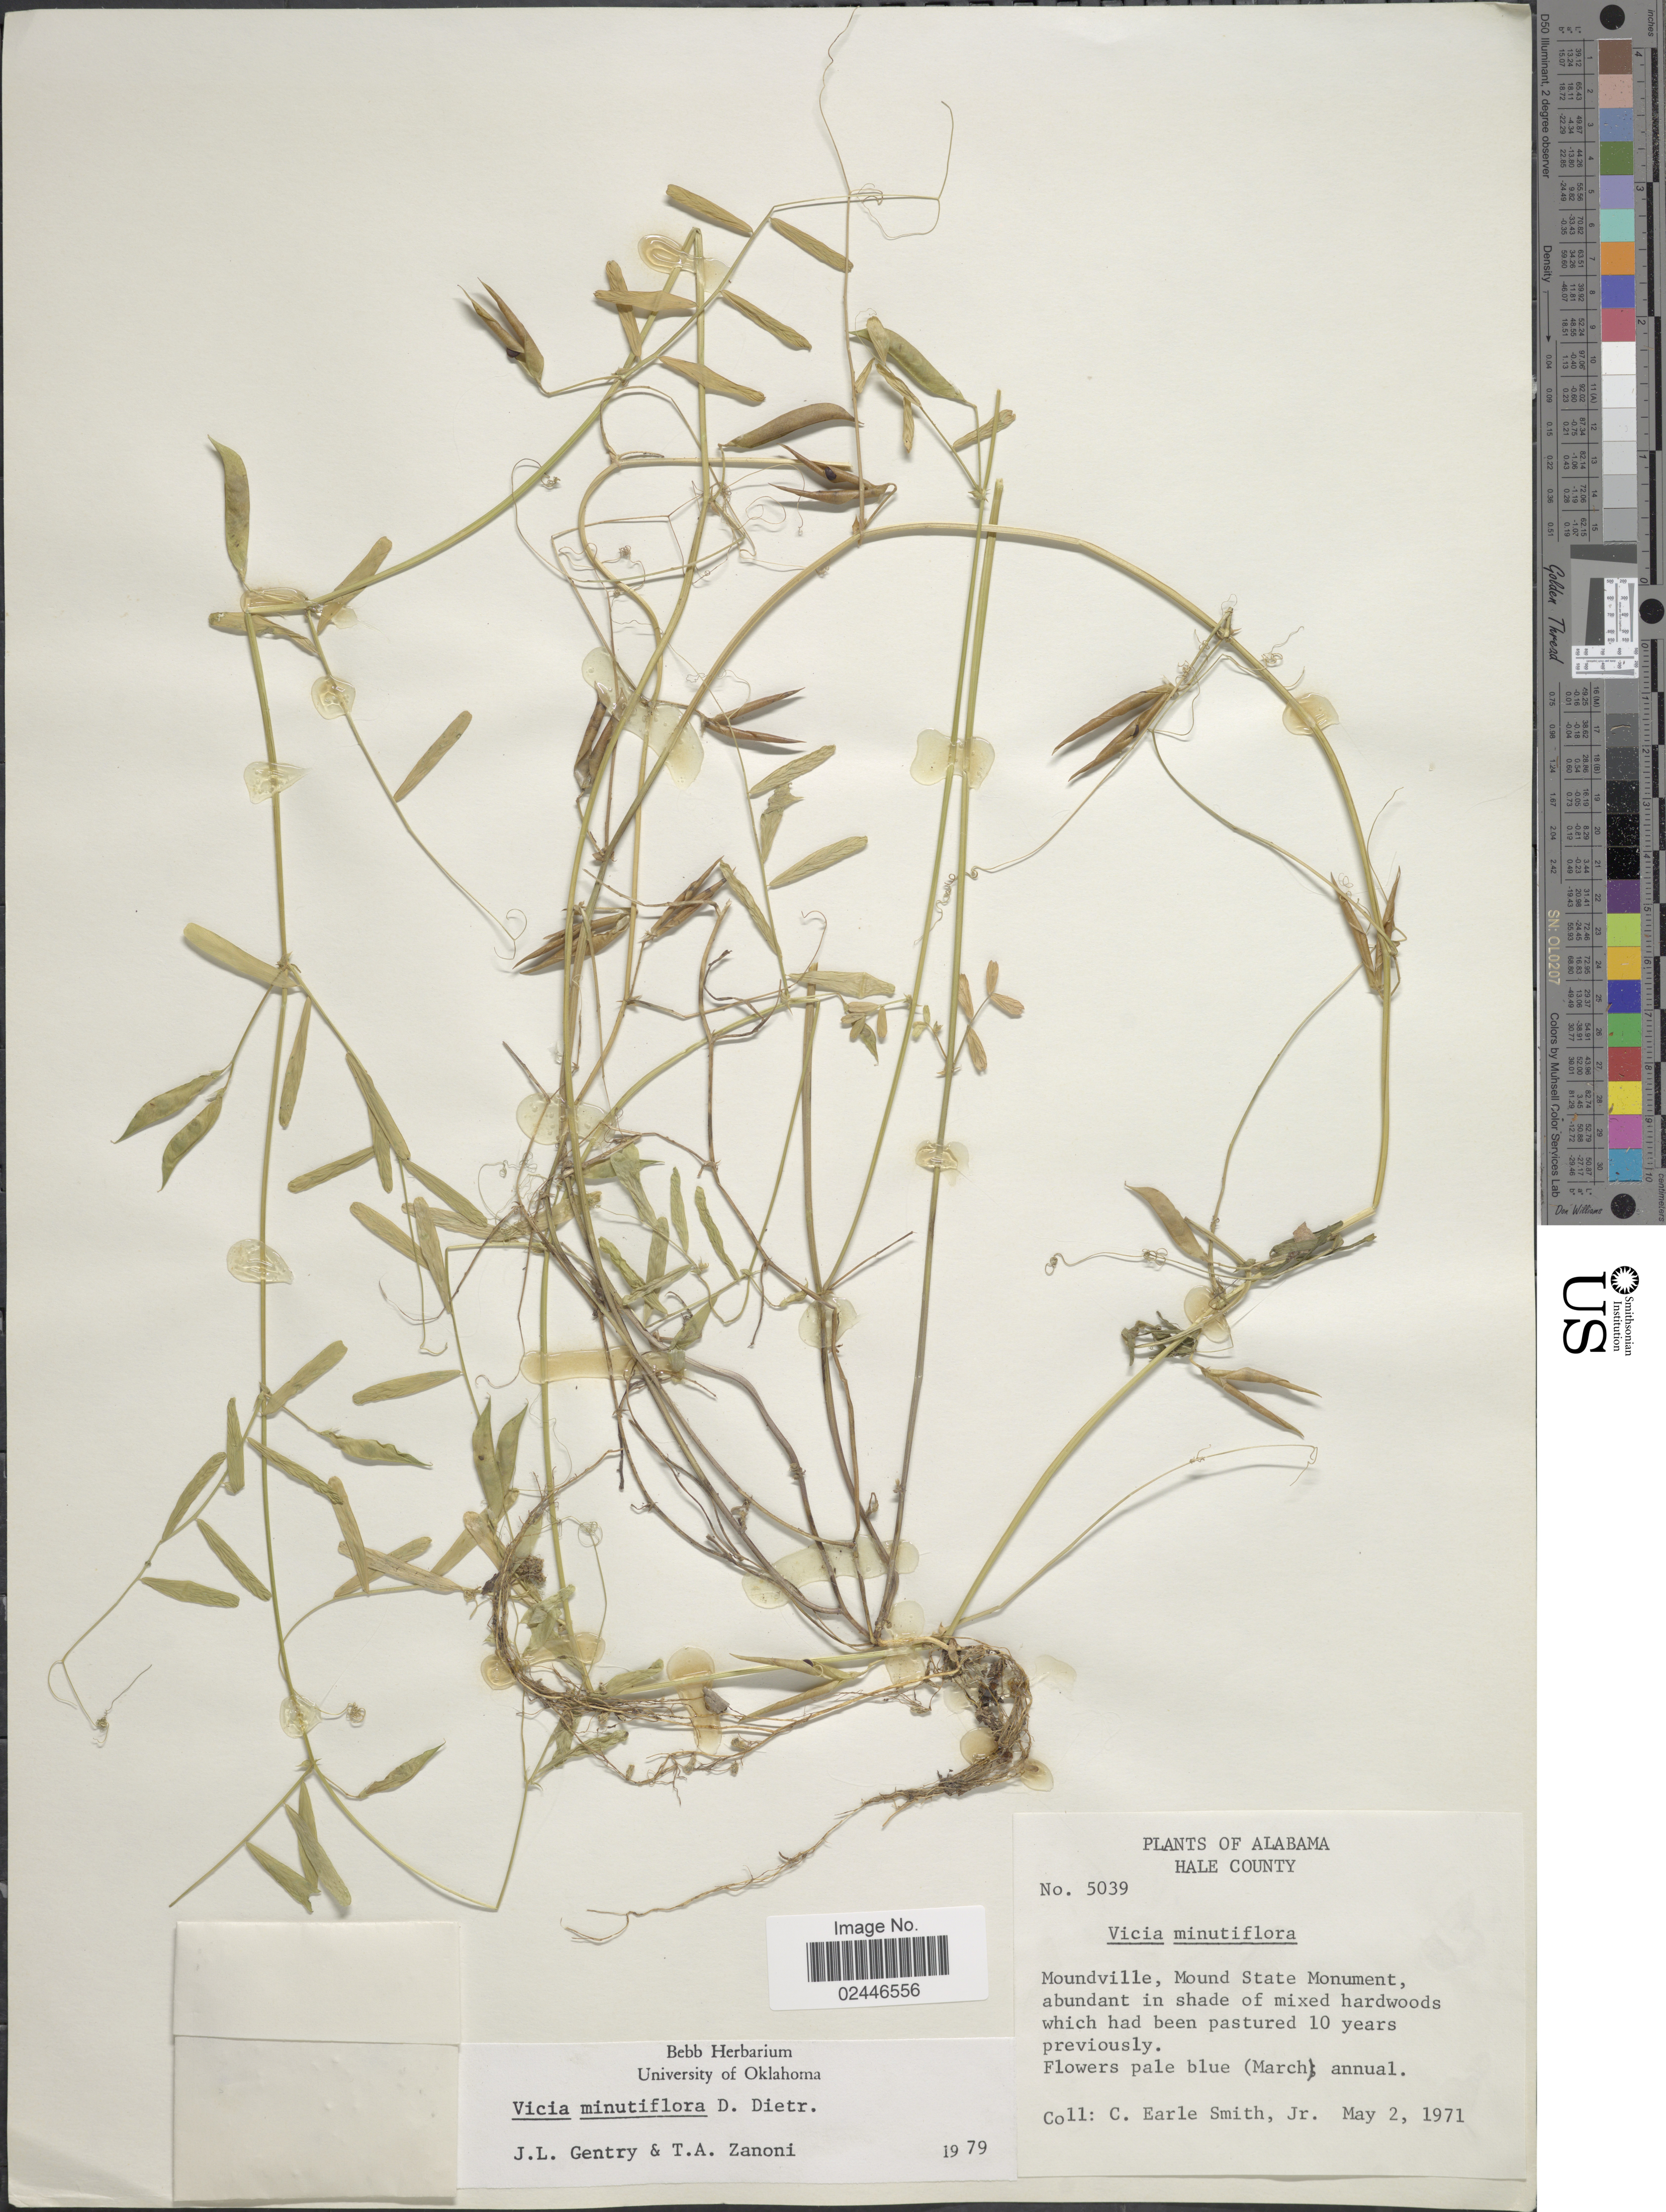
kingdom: Plantae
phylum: Tracheophyta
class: Magnoliopsida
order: Fabales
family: Fabaceae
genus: Vicia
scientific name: Vicia minutiflora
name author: D. Dietr.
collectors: C. E. Smith Jr.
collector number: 5039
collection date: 1971-05-02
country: United States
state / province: Alabama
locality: Hale County, Moundville, Mound State Monument